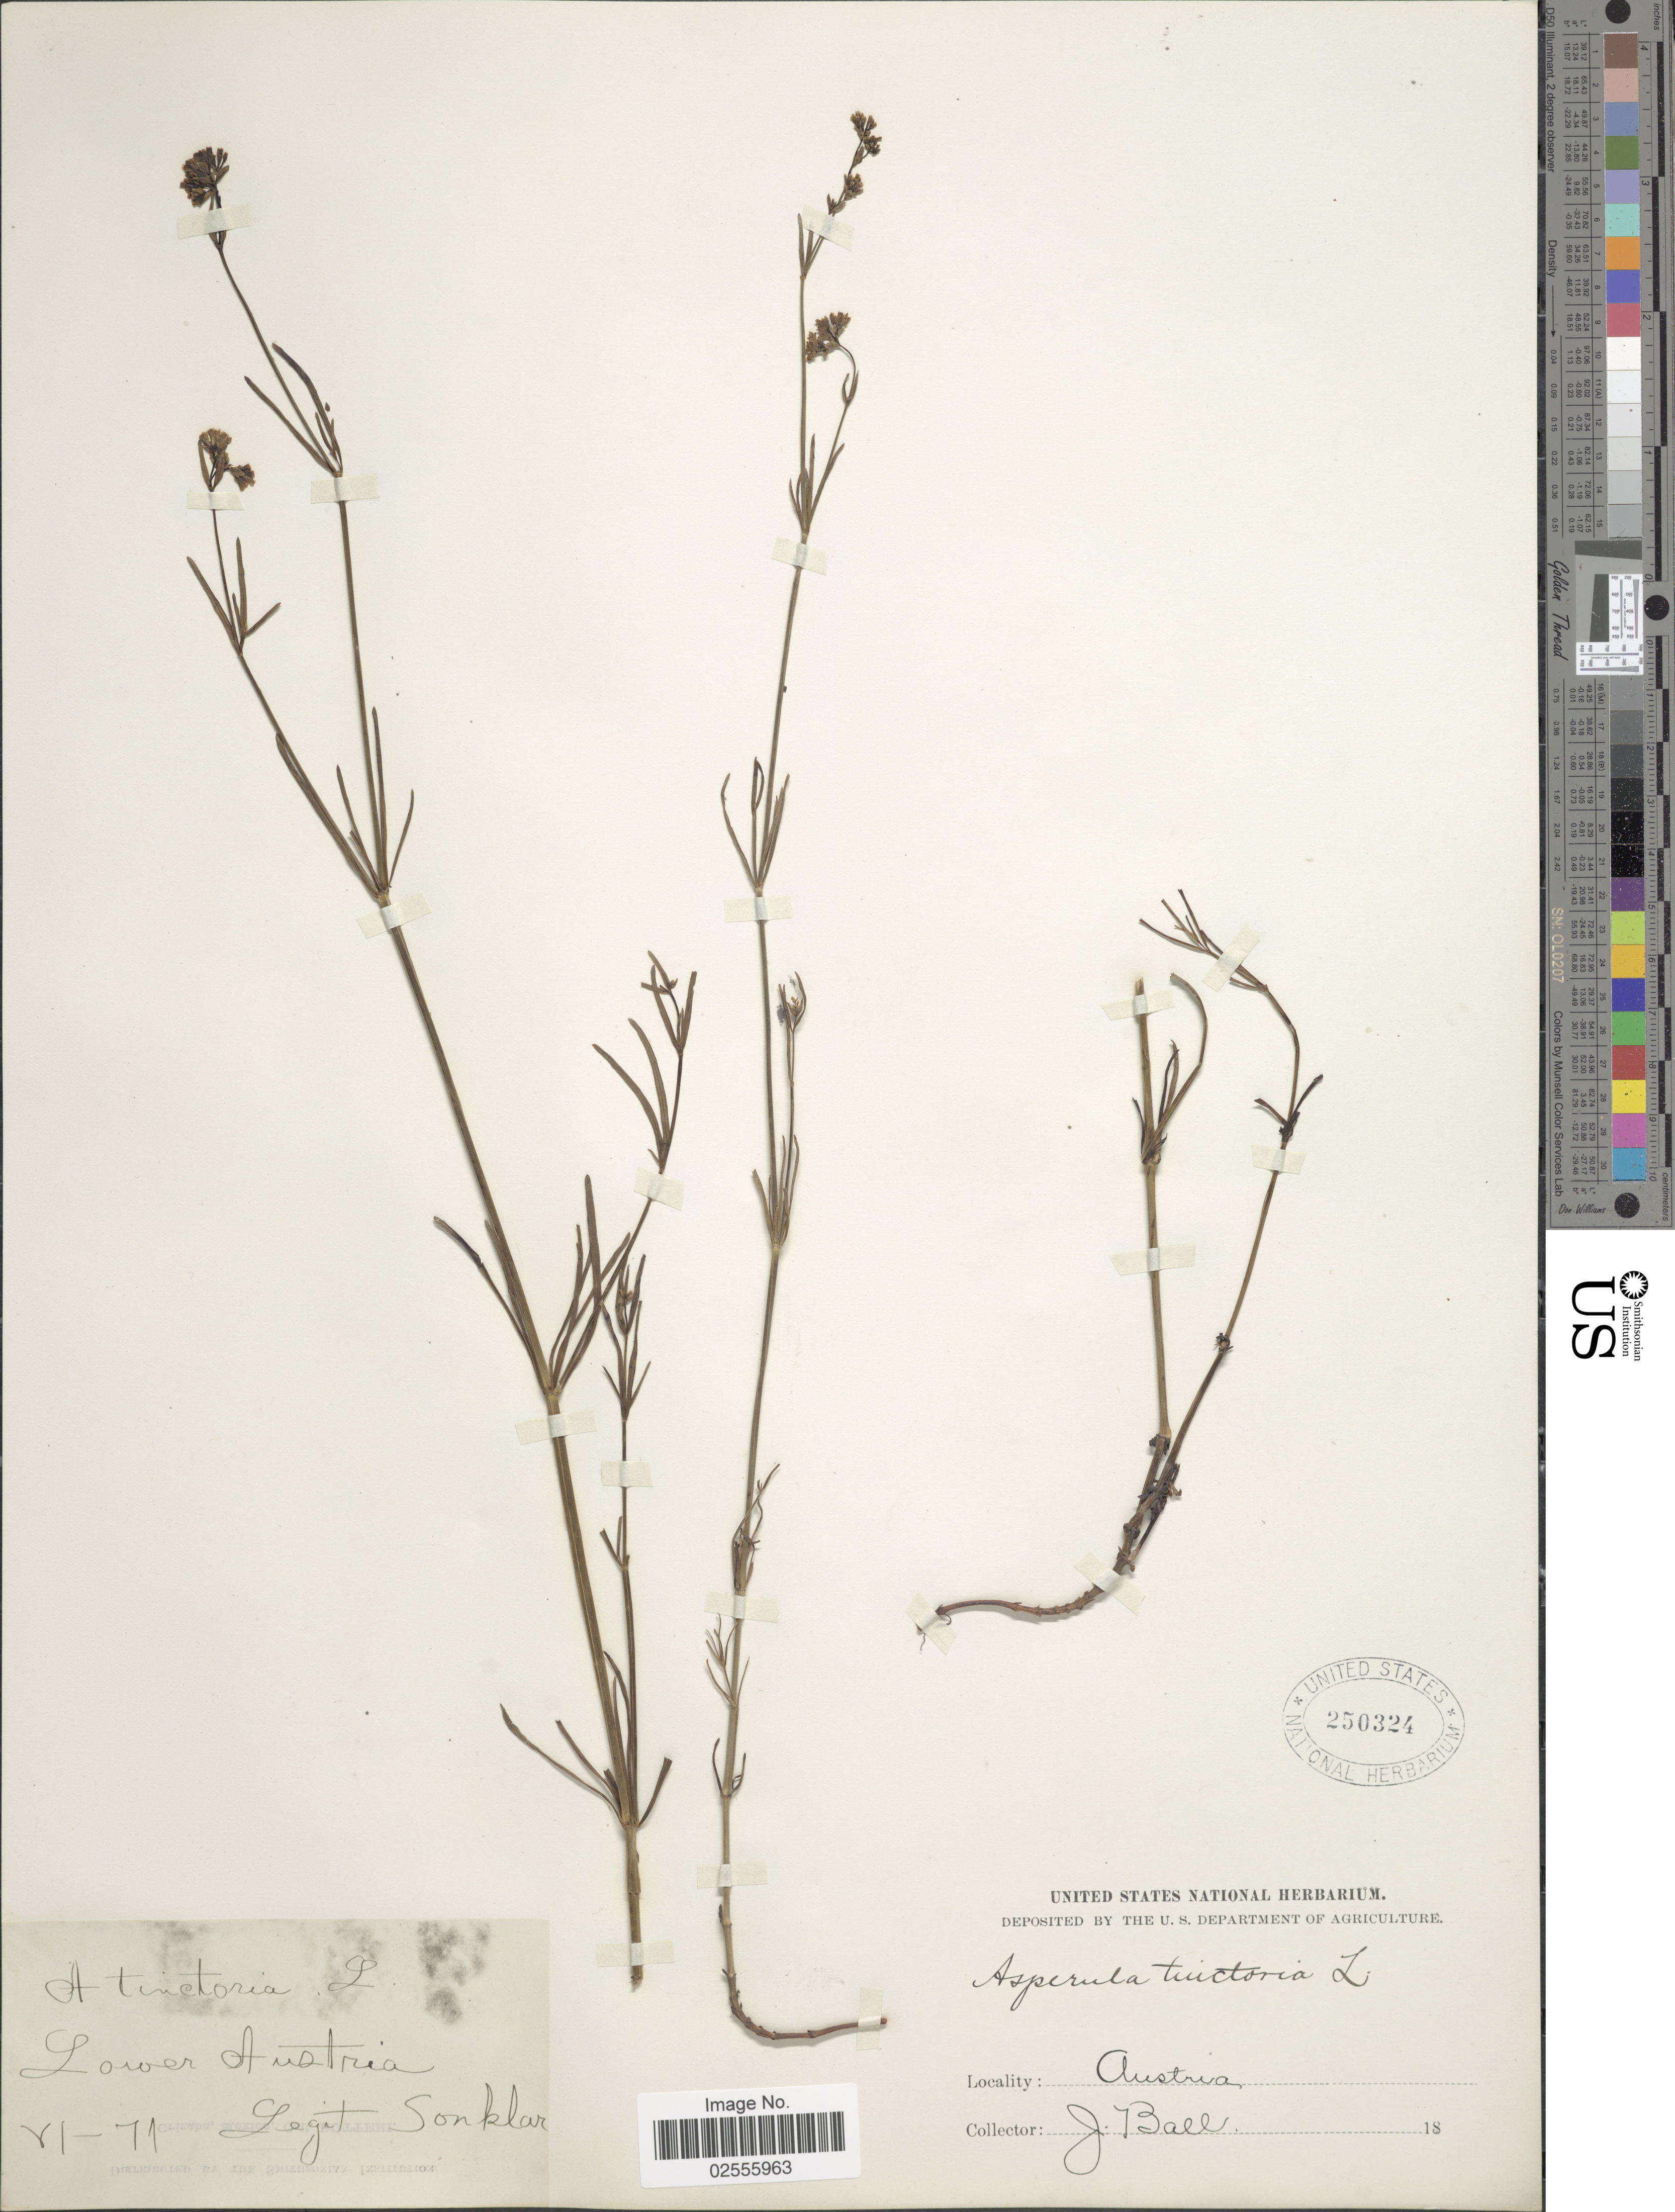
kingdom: Plantae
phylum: Tracheophyta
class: Magnoliopsida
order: Gentianales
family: Rubiaceae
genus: Asperula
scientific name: Asperula tinctoria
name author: L.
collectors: J. Ball & Sonklar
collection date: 1871-06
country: Austria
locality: Lower Austria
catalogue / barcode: US 250324